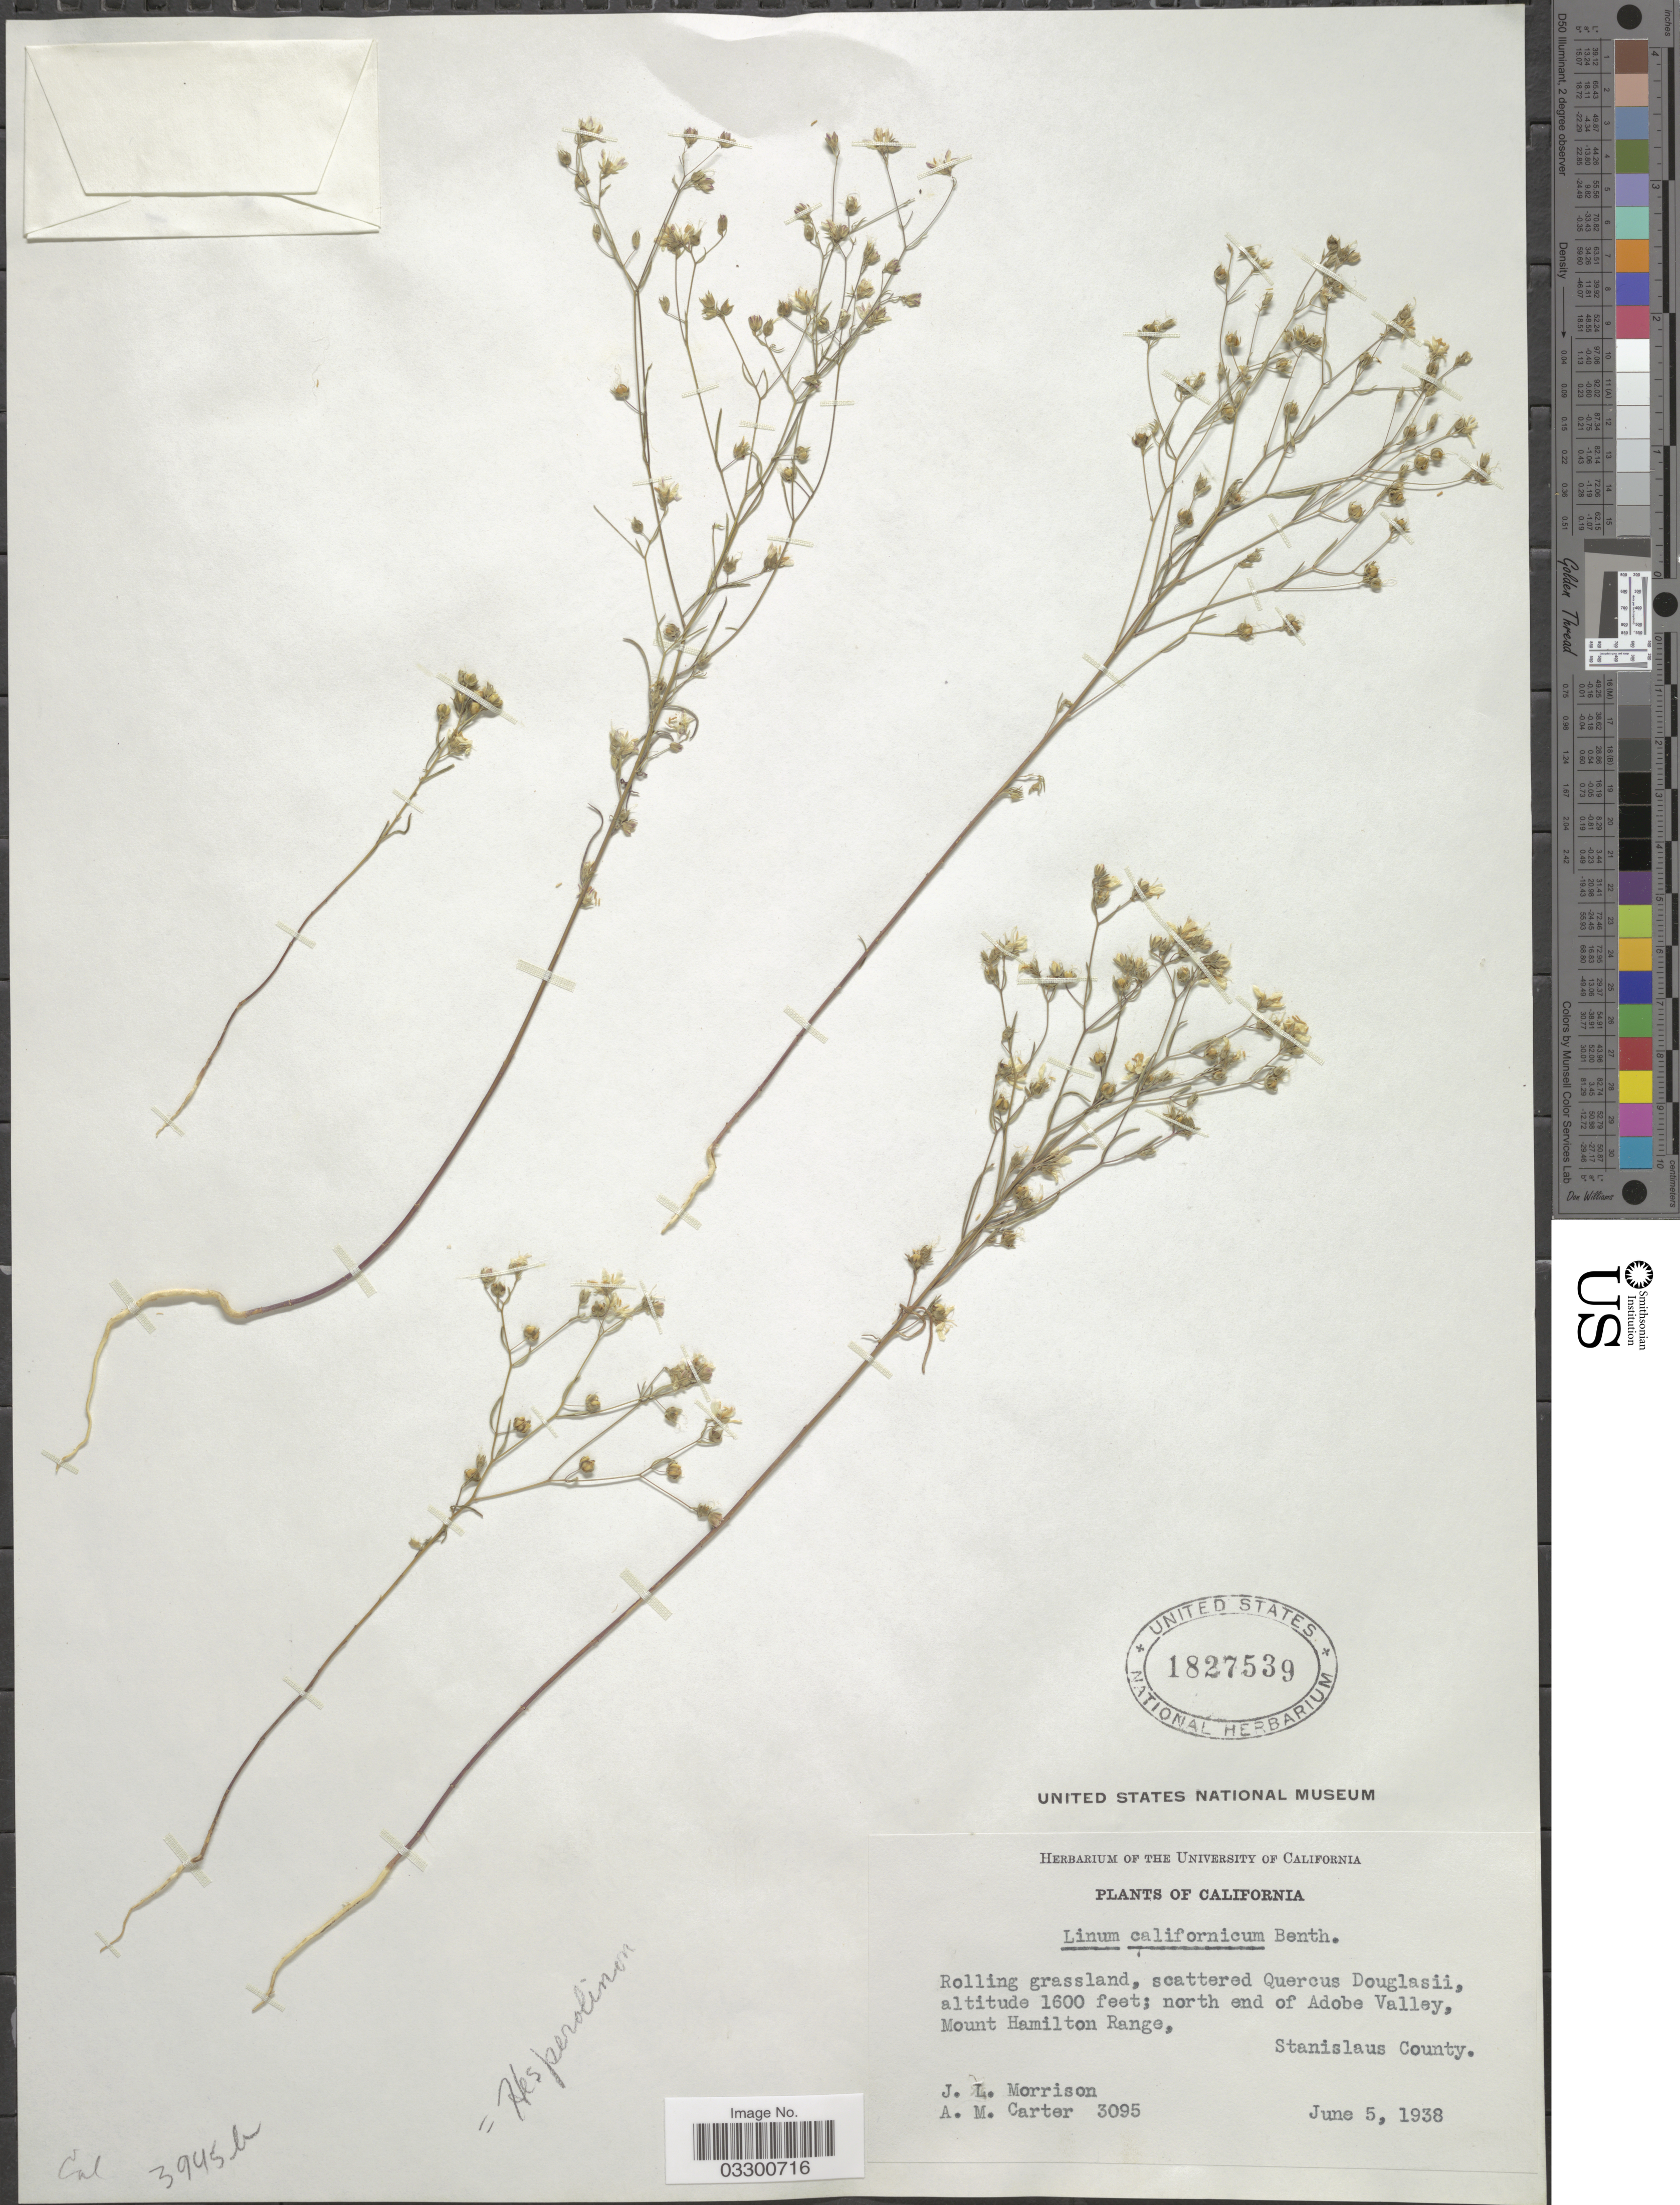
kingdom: Plantae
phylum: Tracheophyta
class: Magnoliopsida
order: Malpighiales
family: Linaceae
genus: Hesperolinon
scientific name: Hesperolinon californicum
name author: (Benth.) Small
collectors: J. Morrison & A. M. Carter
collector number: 3095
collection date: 1938-06-05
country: United States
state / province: California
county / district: Stanislaus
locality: North end of Adobe Valley, Mount Hamilton Range, Stanislaus County.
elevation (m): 488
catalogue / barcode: US 1827539